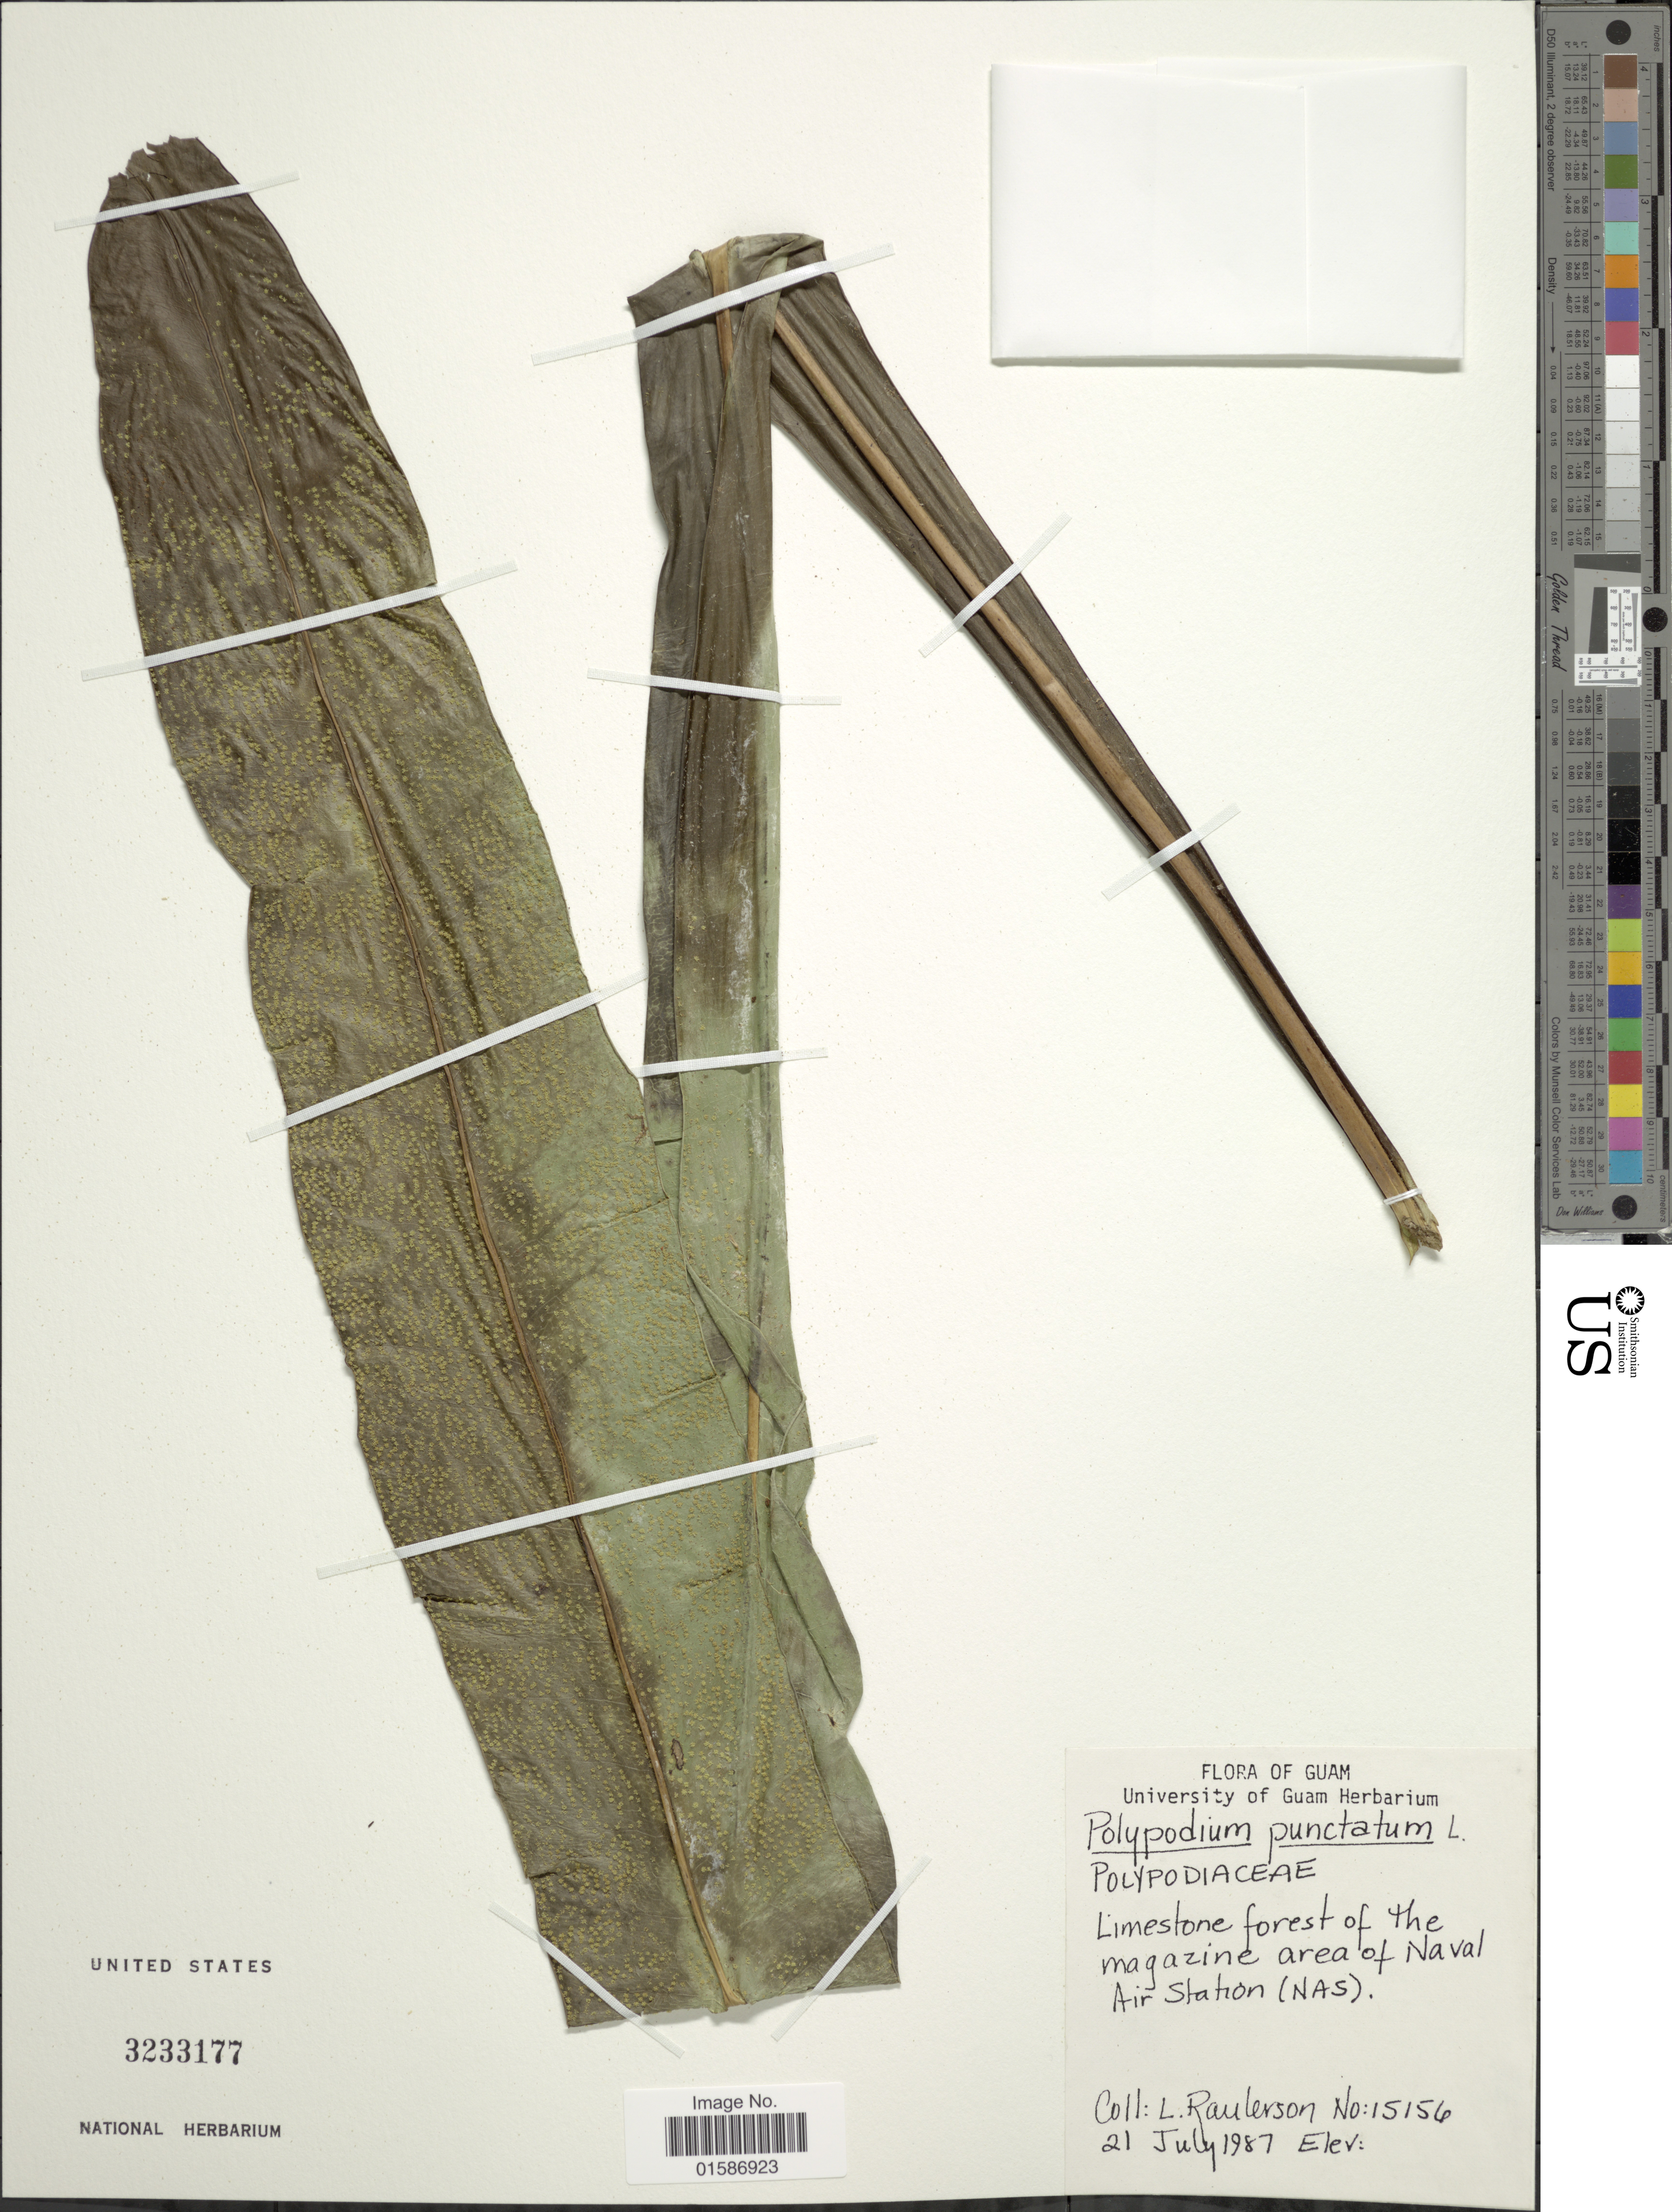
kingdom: Plantae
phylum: Tracheophyta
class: Polypodiopsida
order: Polypodiales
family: Polypodiaceae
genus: Microsorum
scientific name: Microsorum punctatum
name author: (L.) Copel.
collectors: L. Raulerson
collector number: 15156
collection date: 1987-07-21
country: Guam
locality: Limestone forest of the magazine area of Naval Air Station (NAS)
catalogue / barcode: US 3233177